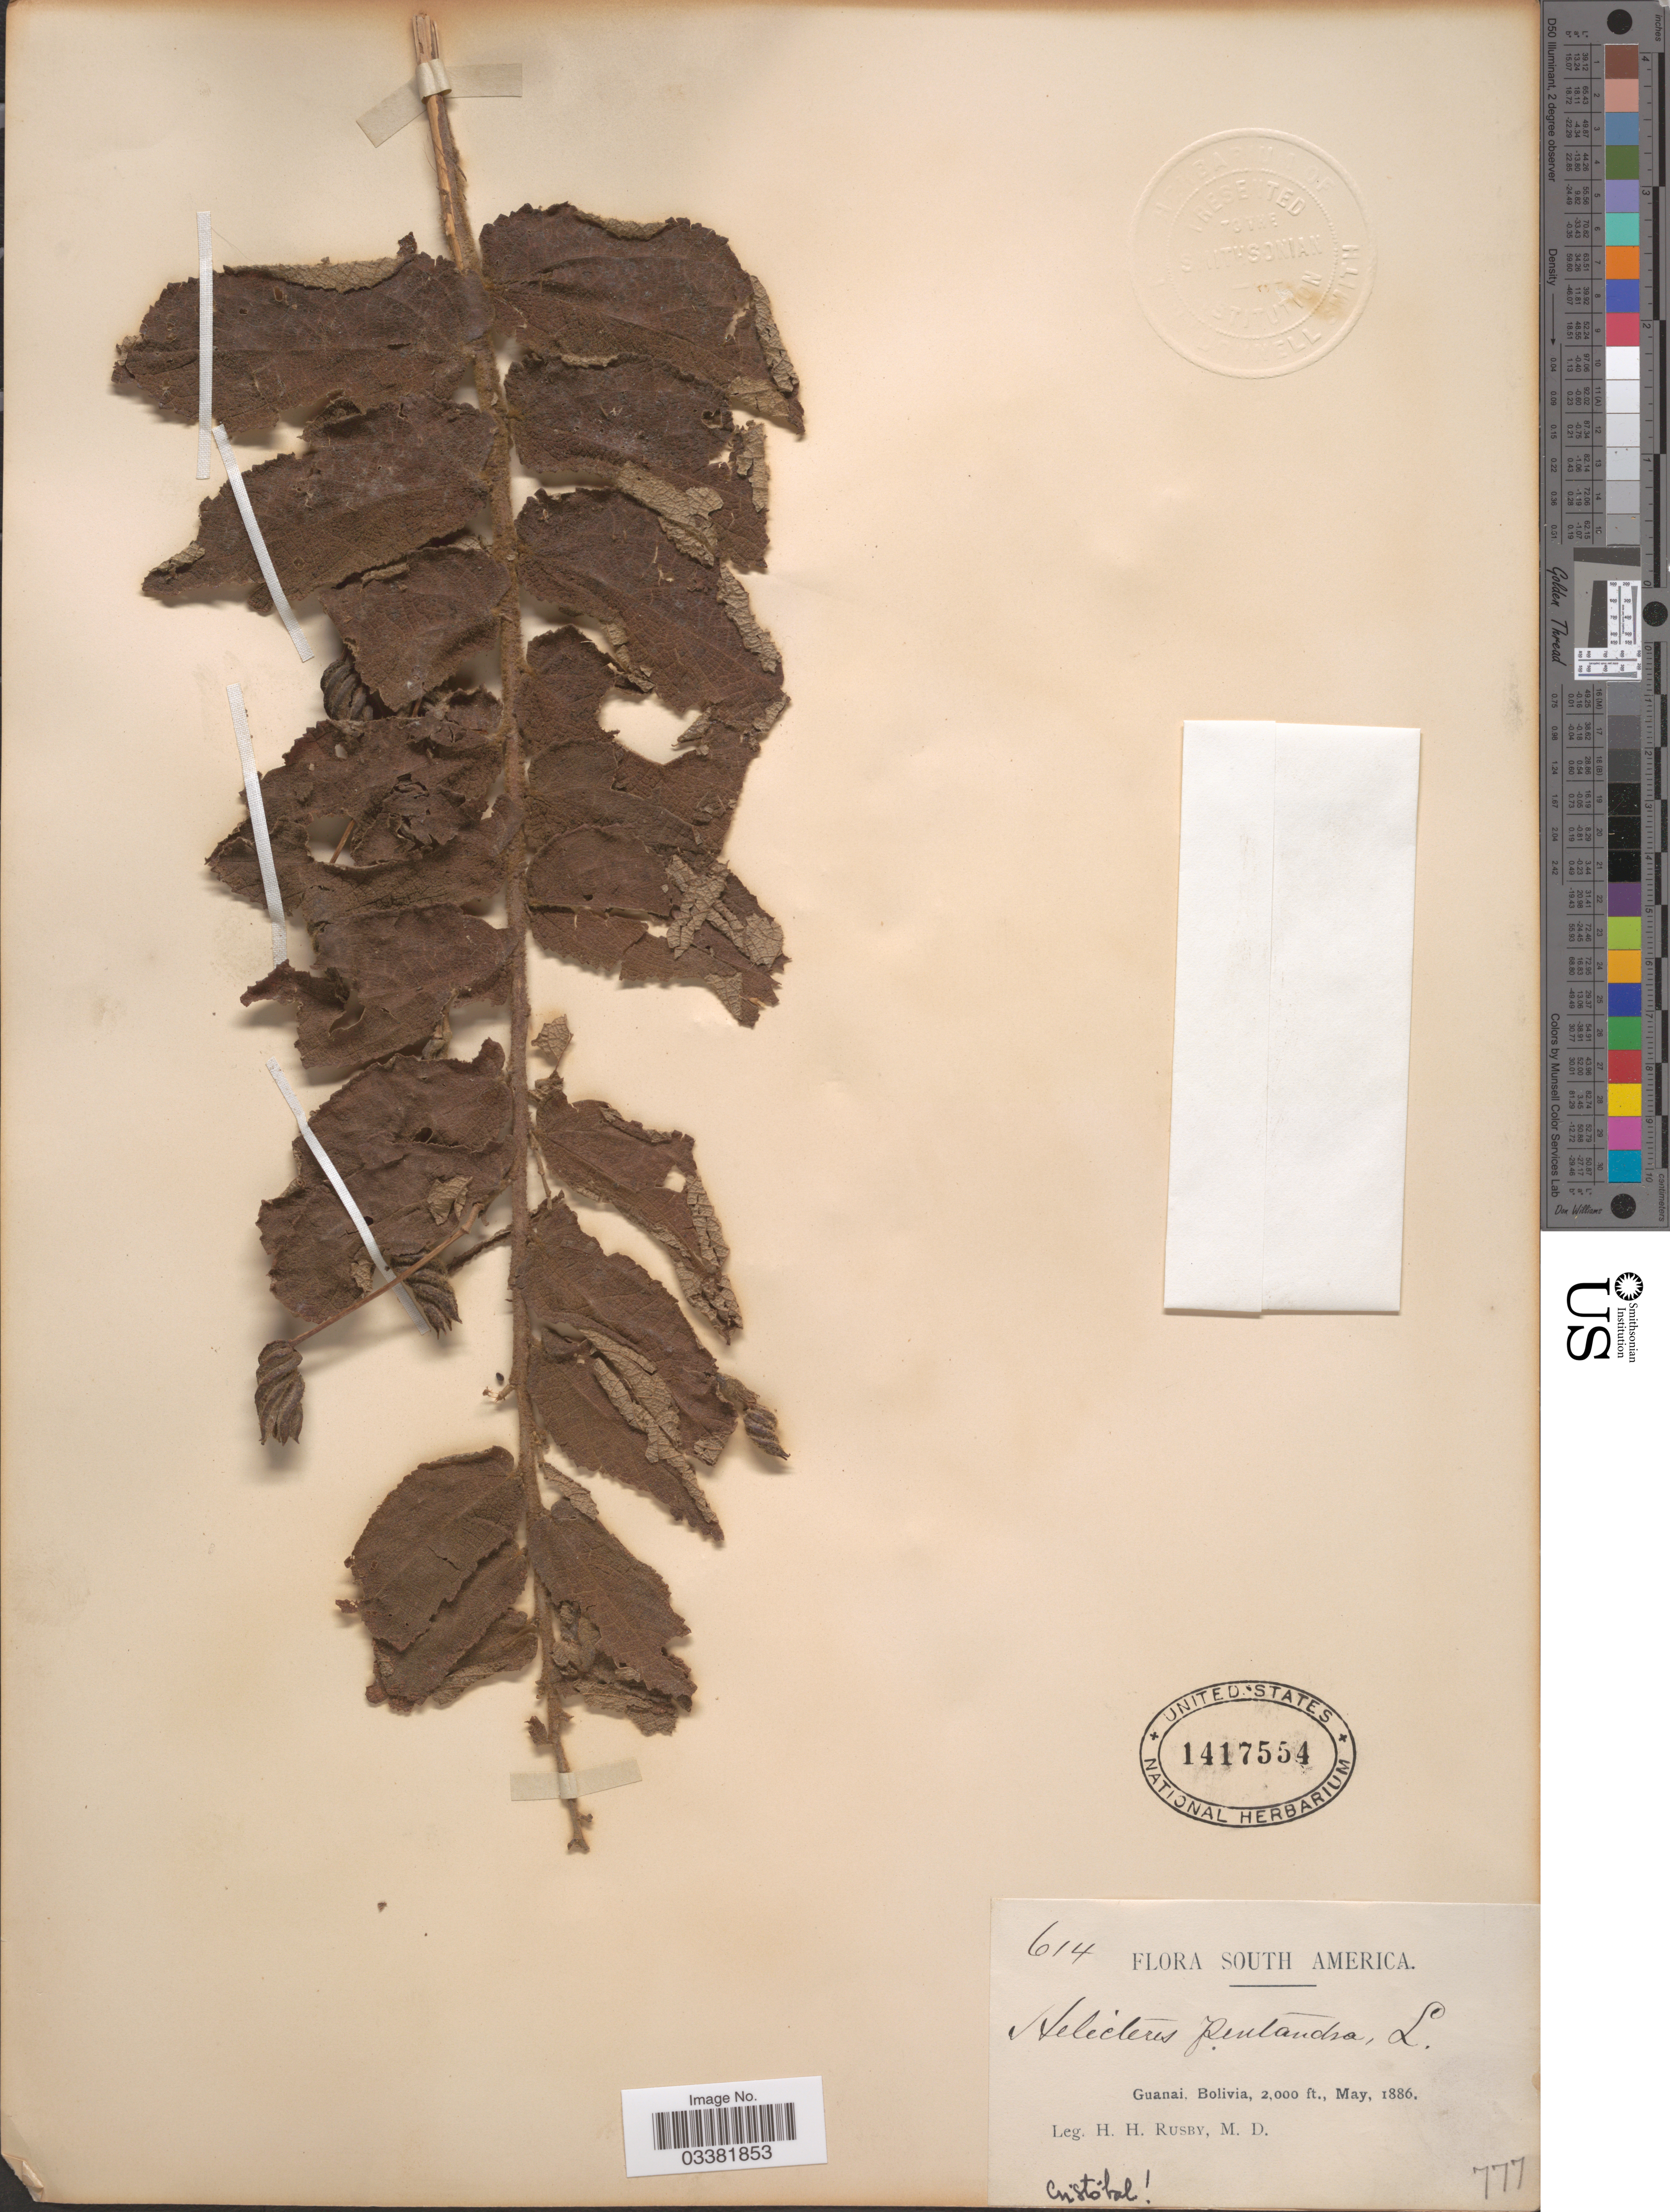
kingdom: Plantae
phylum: Tracheophyta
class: Magnoliopsida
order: Malvales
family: Malvaceae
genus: Helicteres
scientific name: Helicteres pentandra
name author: L.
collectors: H. H. Rusby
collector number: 614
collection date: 1886-05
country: Bolivia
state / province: La Páz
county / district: Larecaja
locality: Guanay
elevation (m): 610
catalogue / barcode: US 1417554